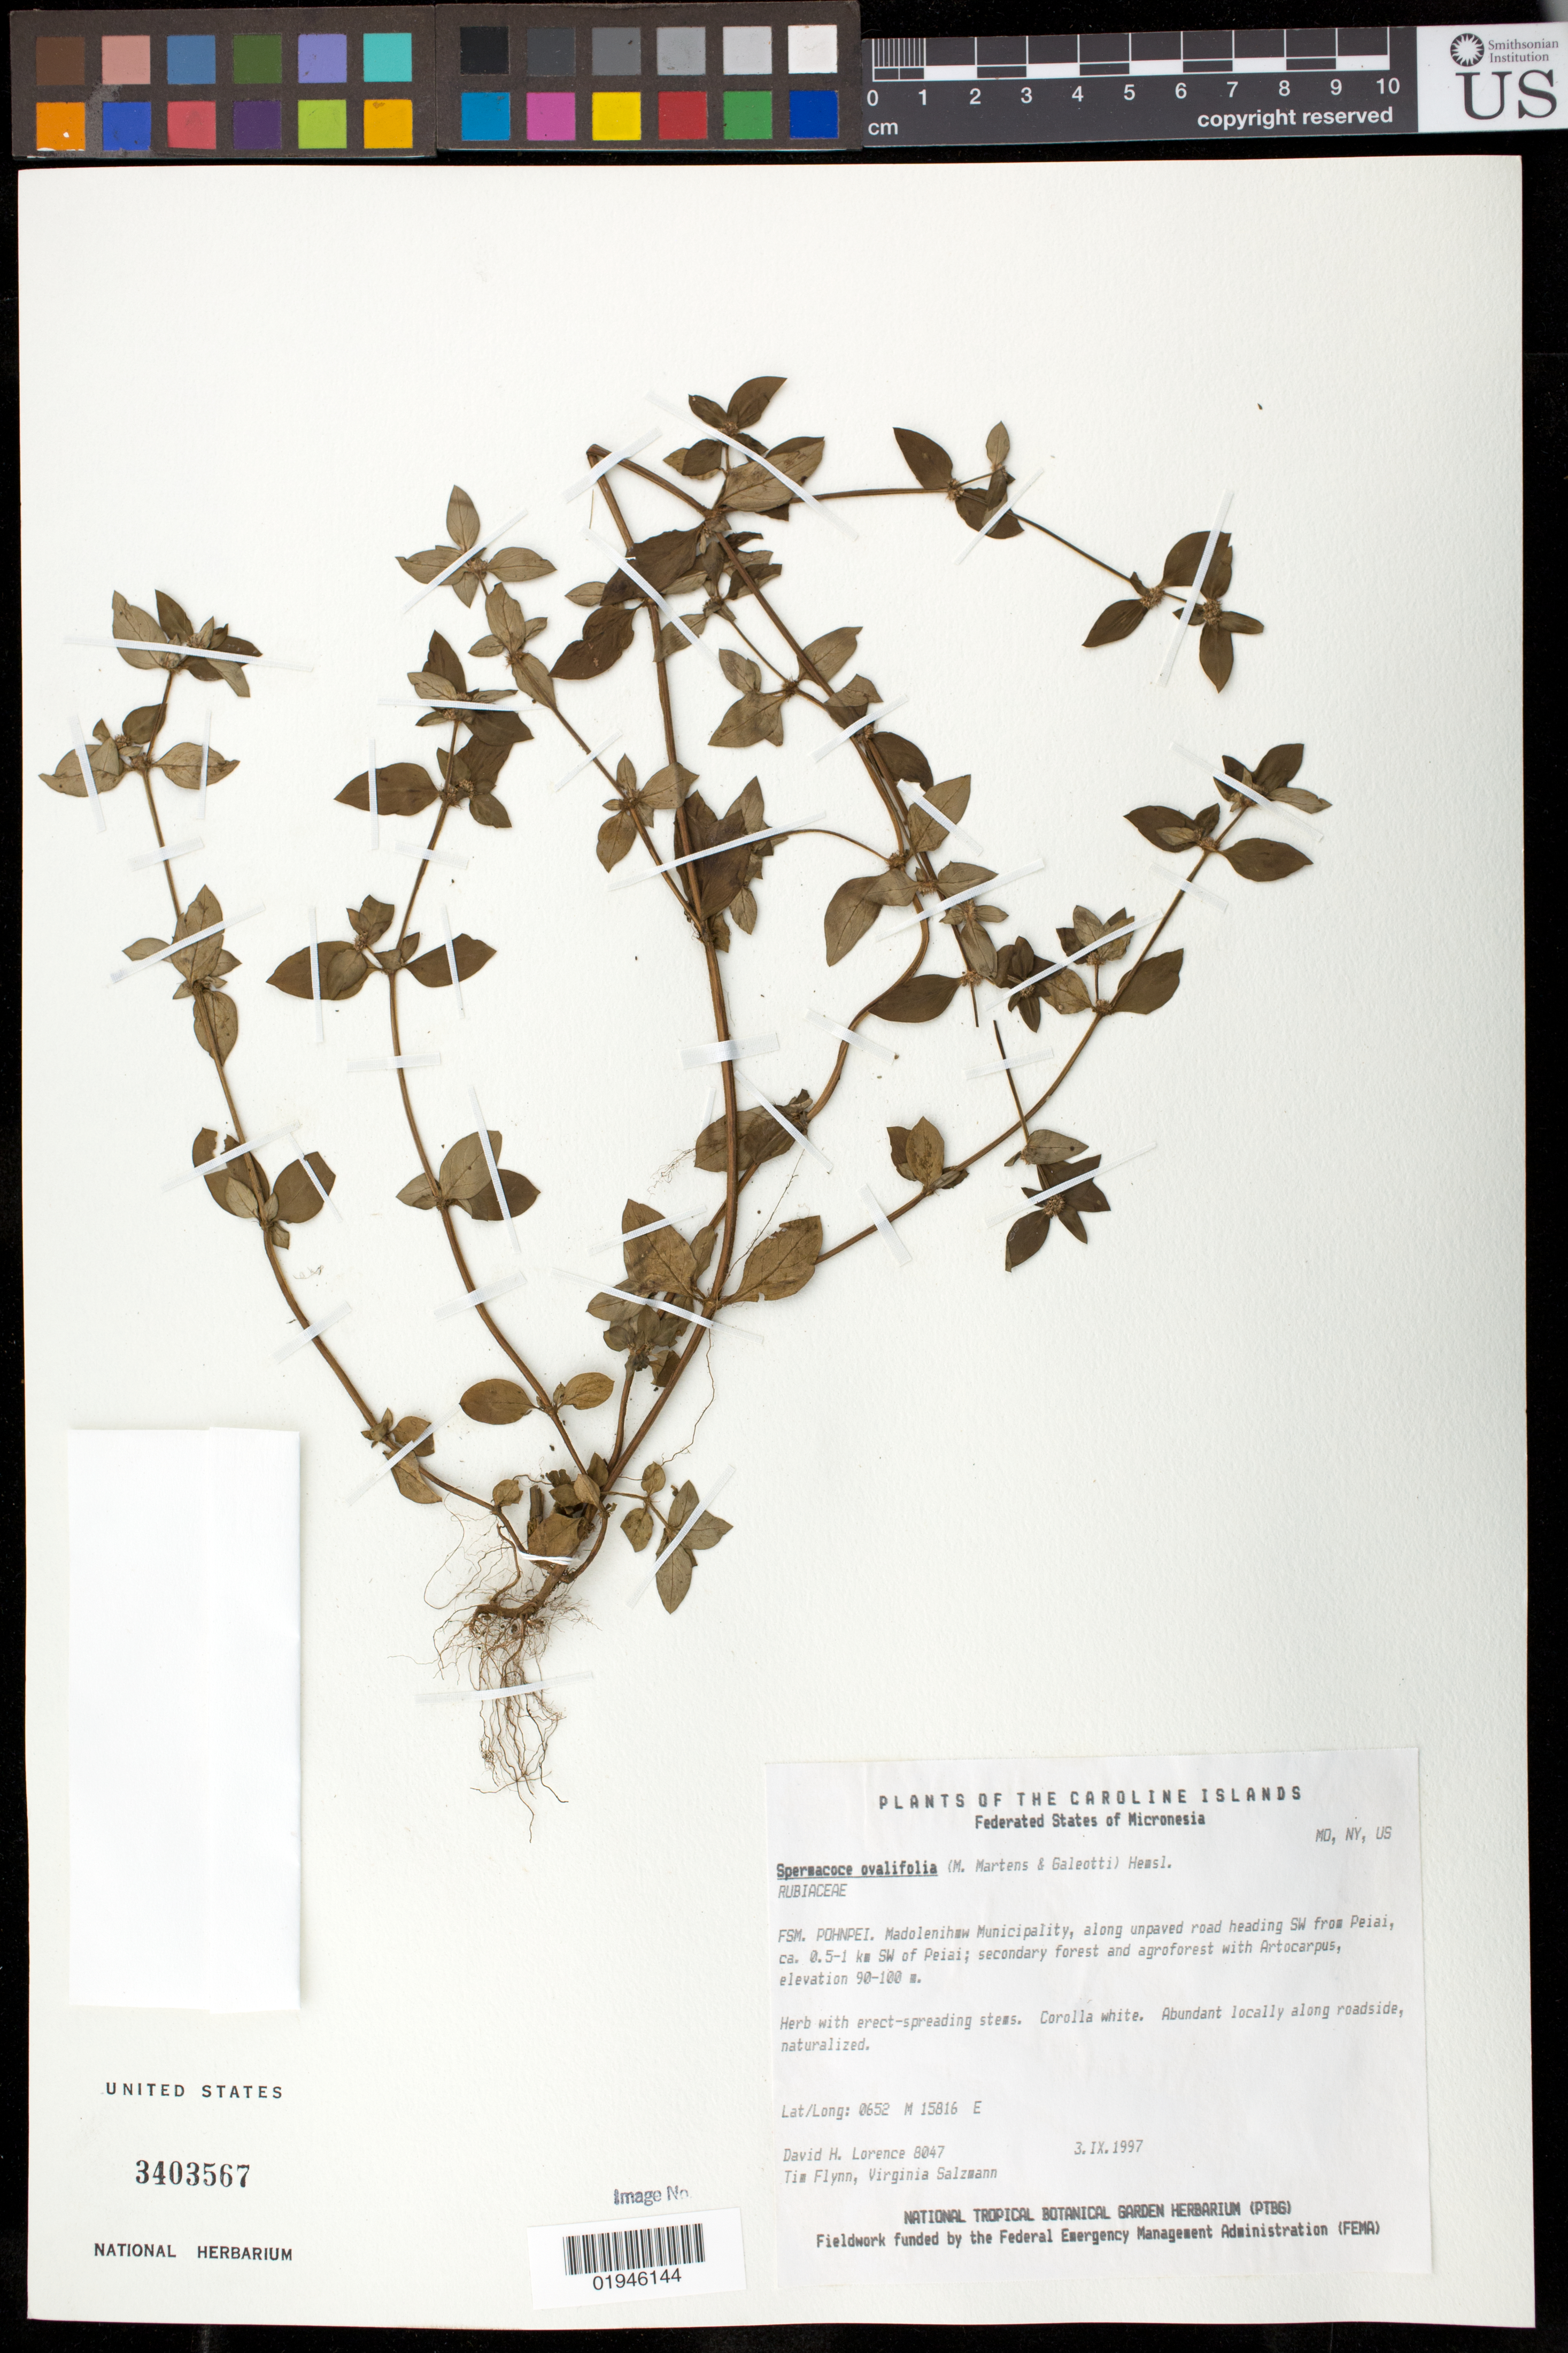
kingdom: Plantae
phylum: Tracheophyta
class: Magnoliopsida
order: Gentianales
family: Rubiaceae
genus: Spermacoce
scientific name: Spermacoce ovalifolia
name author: (M. Martens & Galeotti) Hemsl.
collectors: D. Lorence, T. Flynn & V. Salzmann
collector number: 8047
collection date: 1997-09-03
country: Micronesia, Federated States of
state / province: Pohnpei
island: Pohnpei [Ponape]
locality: Madolenihmw Municipality, along unpaved road heading SW of Peiai, ca. 0.5-1 km SW of Peiai.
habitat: Secondary forest and agroforest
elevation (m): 90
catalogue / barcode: US 3403567